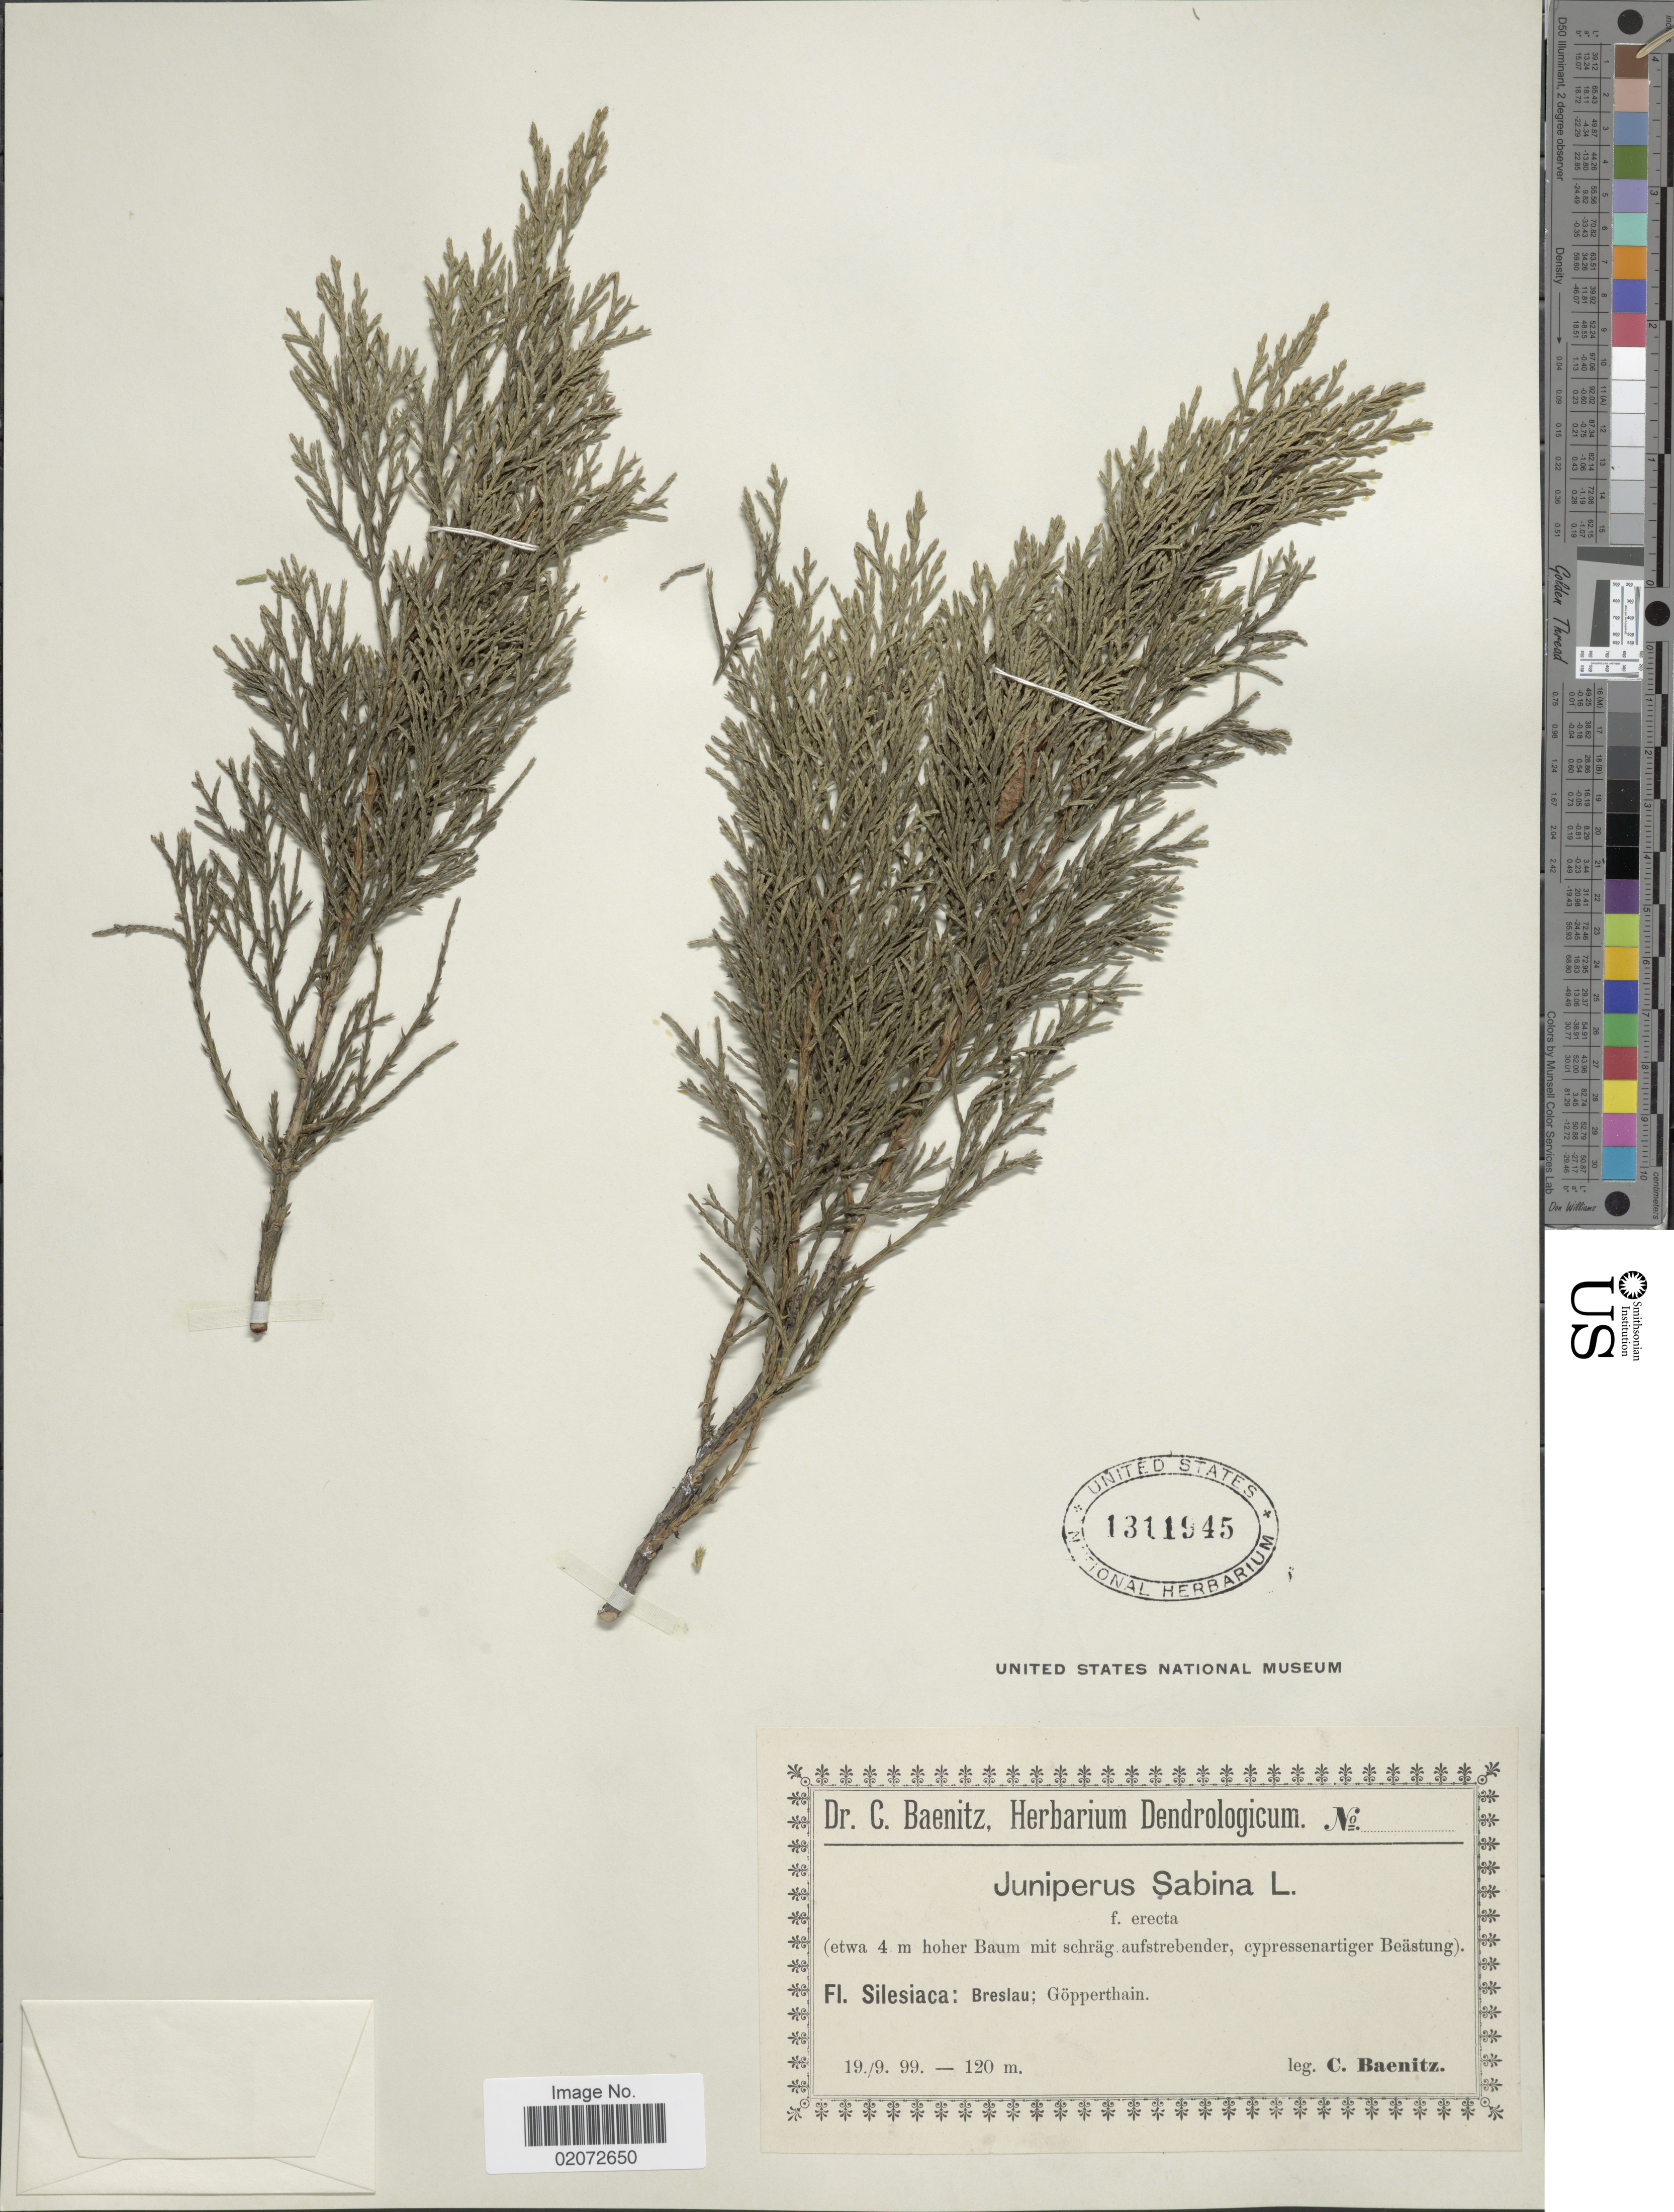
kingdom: Plantae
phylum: Tracheophyta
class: Pinopsida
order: Pinales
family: Cupressaceae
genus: Juniperus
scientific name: Juniperus sabina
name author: L.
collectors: C. G. Baenitz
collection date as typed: Transcribed d/m/y: 19/9/99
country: Poland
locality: Silesiaca: Breslau; Goperthain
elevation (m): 120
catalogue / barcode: US 1311945